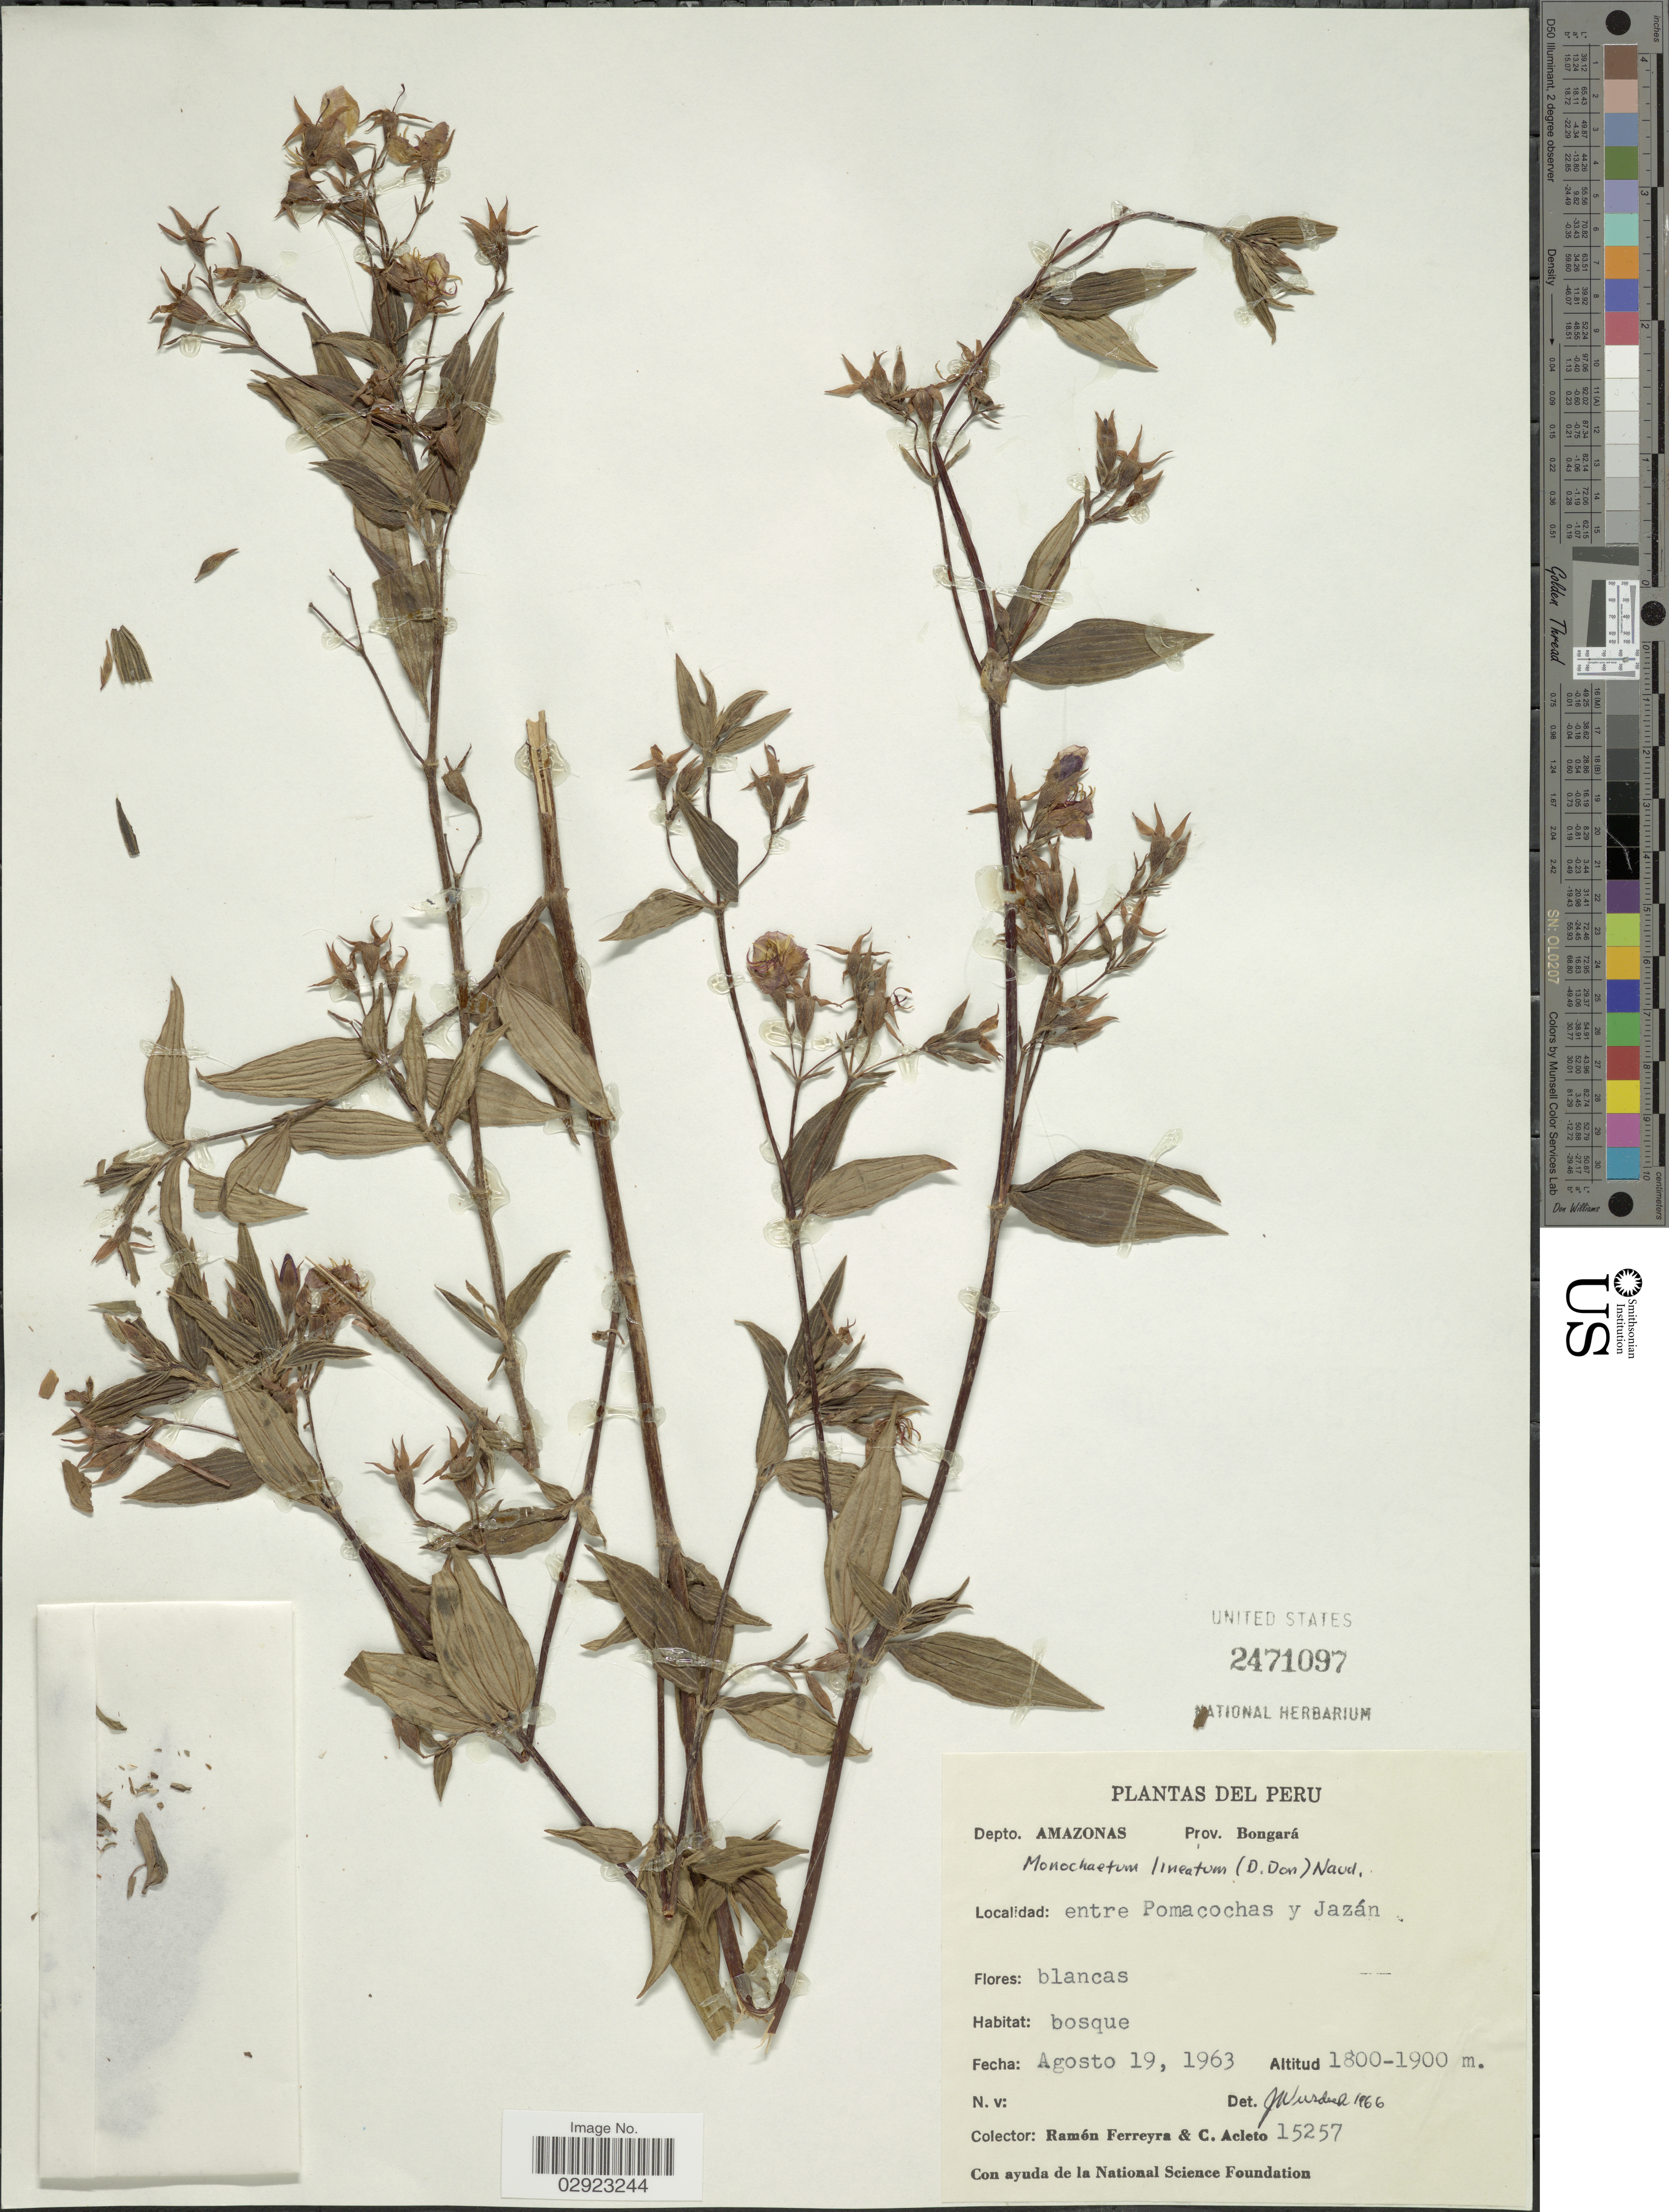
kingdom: Plantae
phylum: Tracheophyta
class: Magnoliopsida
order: Myrtales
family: Melastomataceae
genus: Monochaetum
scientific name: Monochaetum lineatum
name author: (D. Don) Naudin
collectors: R. A. Ferreyra & C. Acleto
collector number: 15257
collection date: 1963-08-19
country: Peru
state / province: Amazonas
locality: Depto. Amazonas, Prov. Bongará, entre Pomacochas y Jazán.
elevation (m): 1800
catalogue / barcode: US 2471097